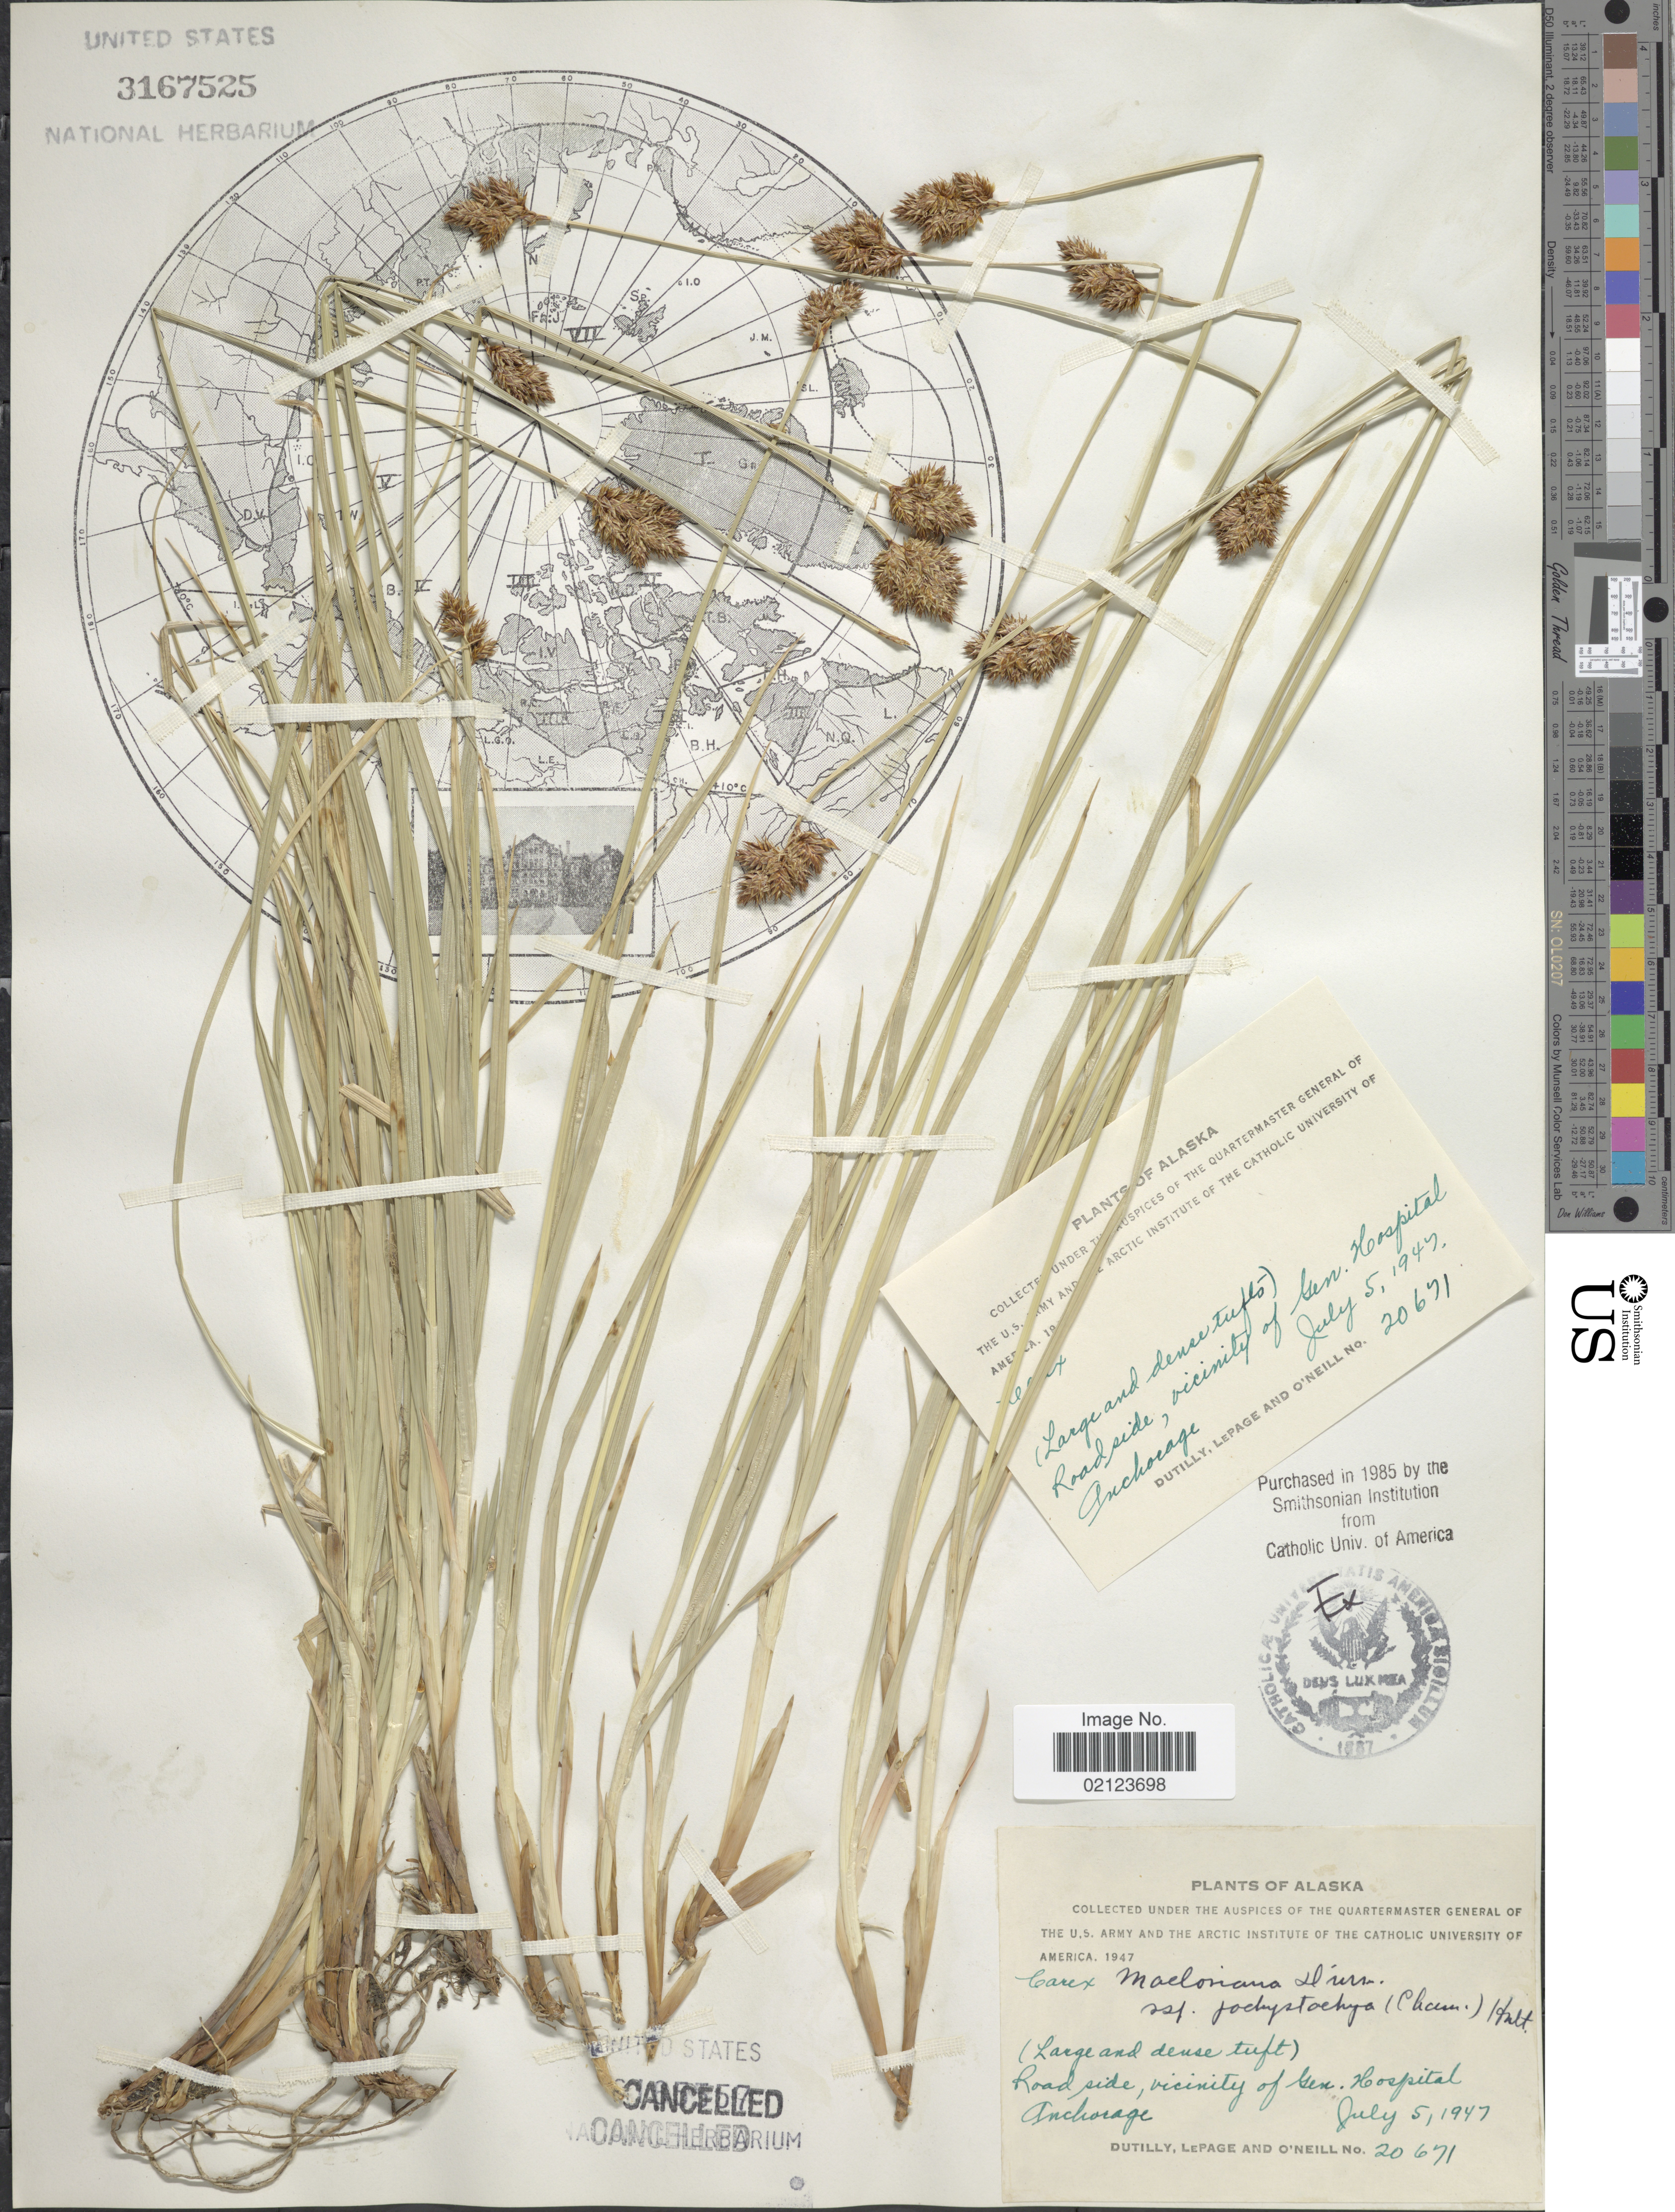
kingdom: Plantae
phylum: Tracheophyta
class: Liliopsida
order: Poales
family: Cyperaceae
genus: Carex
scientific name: Carex pachystachya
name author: Cham. ex Steud.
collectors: -. Dutilly, -. LePage & -. O'Neill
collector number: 20671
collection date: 1947-07-05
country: United States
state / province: Alaska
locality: Road side, vicinity of Gex. Hospital Anchorage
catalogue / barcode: US 3167525